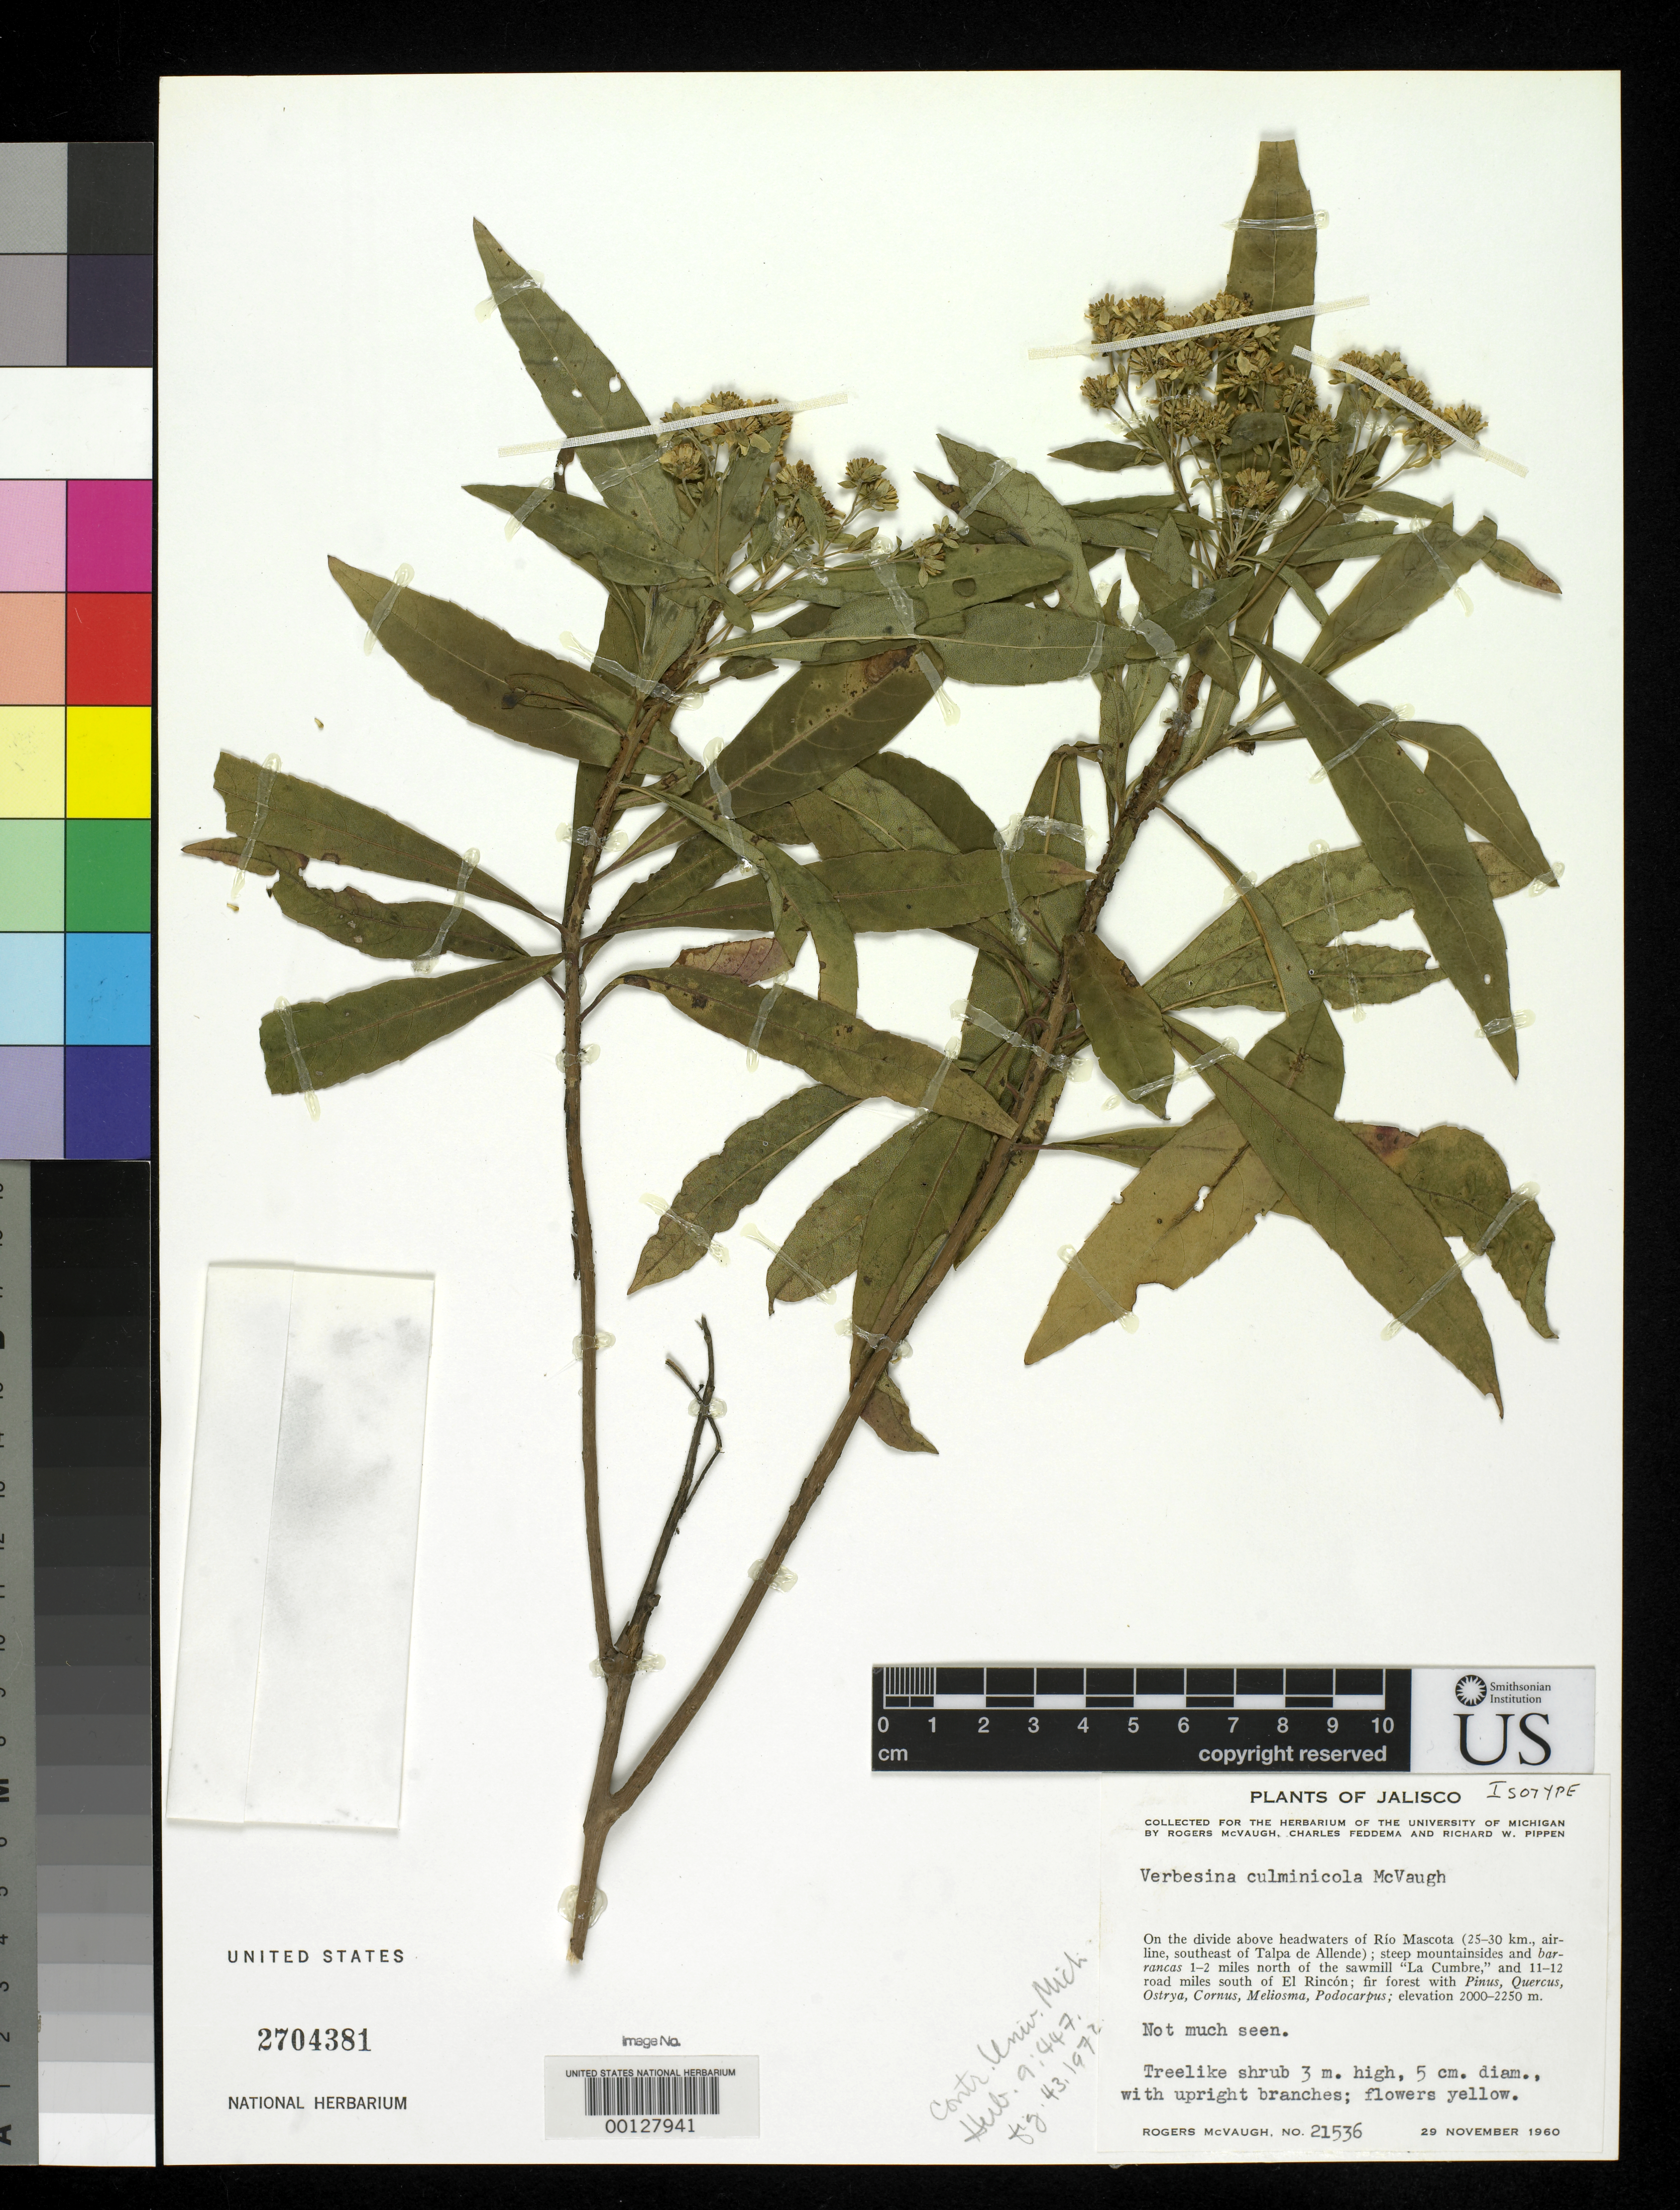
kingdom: Plantae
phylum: Tracheophyta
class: Magnoliopsida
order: Asterales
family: Asteraceae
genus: Verbesina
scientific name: Verbesina culminicola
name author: McVaugh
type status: Isotype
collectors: R. McVaugh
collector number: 21536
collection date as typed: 29 Nov 1960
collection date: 1960-11-29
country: Mexico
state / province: Jalisco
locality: Rio Mascota, SE of Talpa de Allende and S of El Rincon.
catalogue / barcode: US 2704381